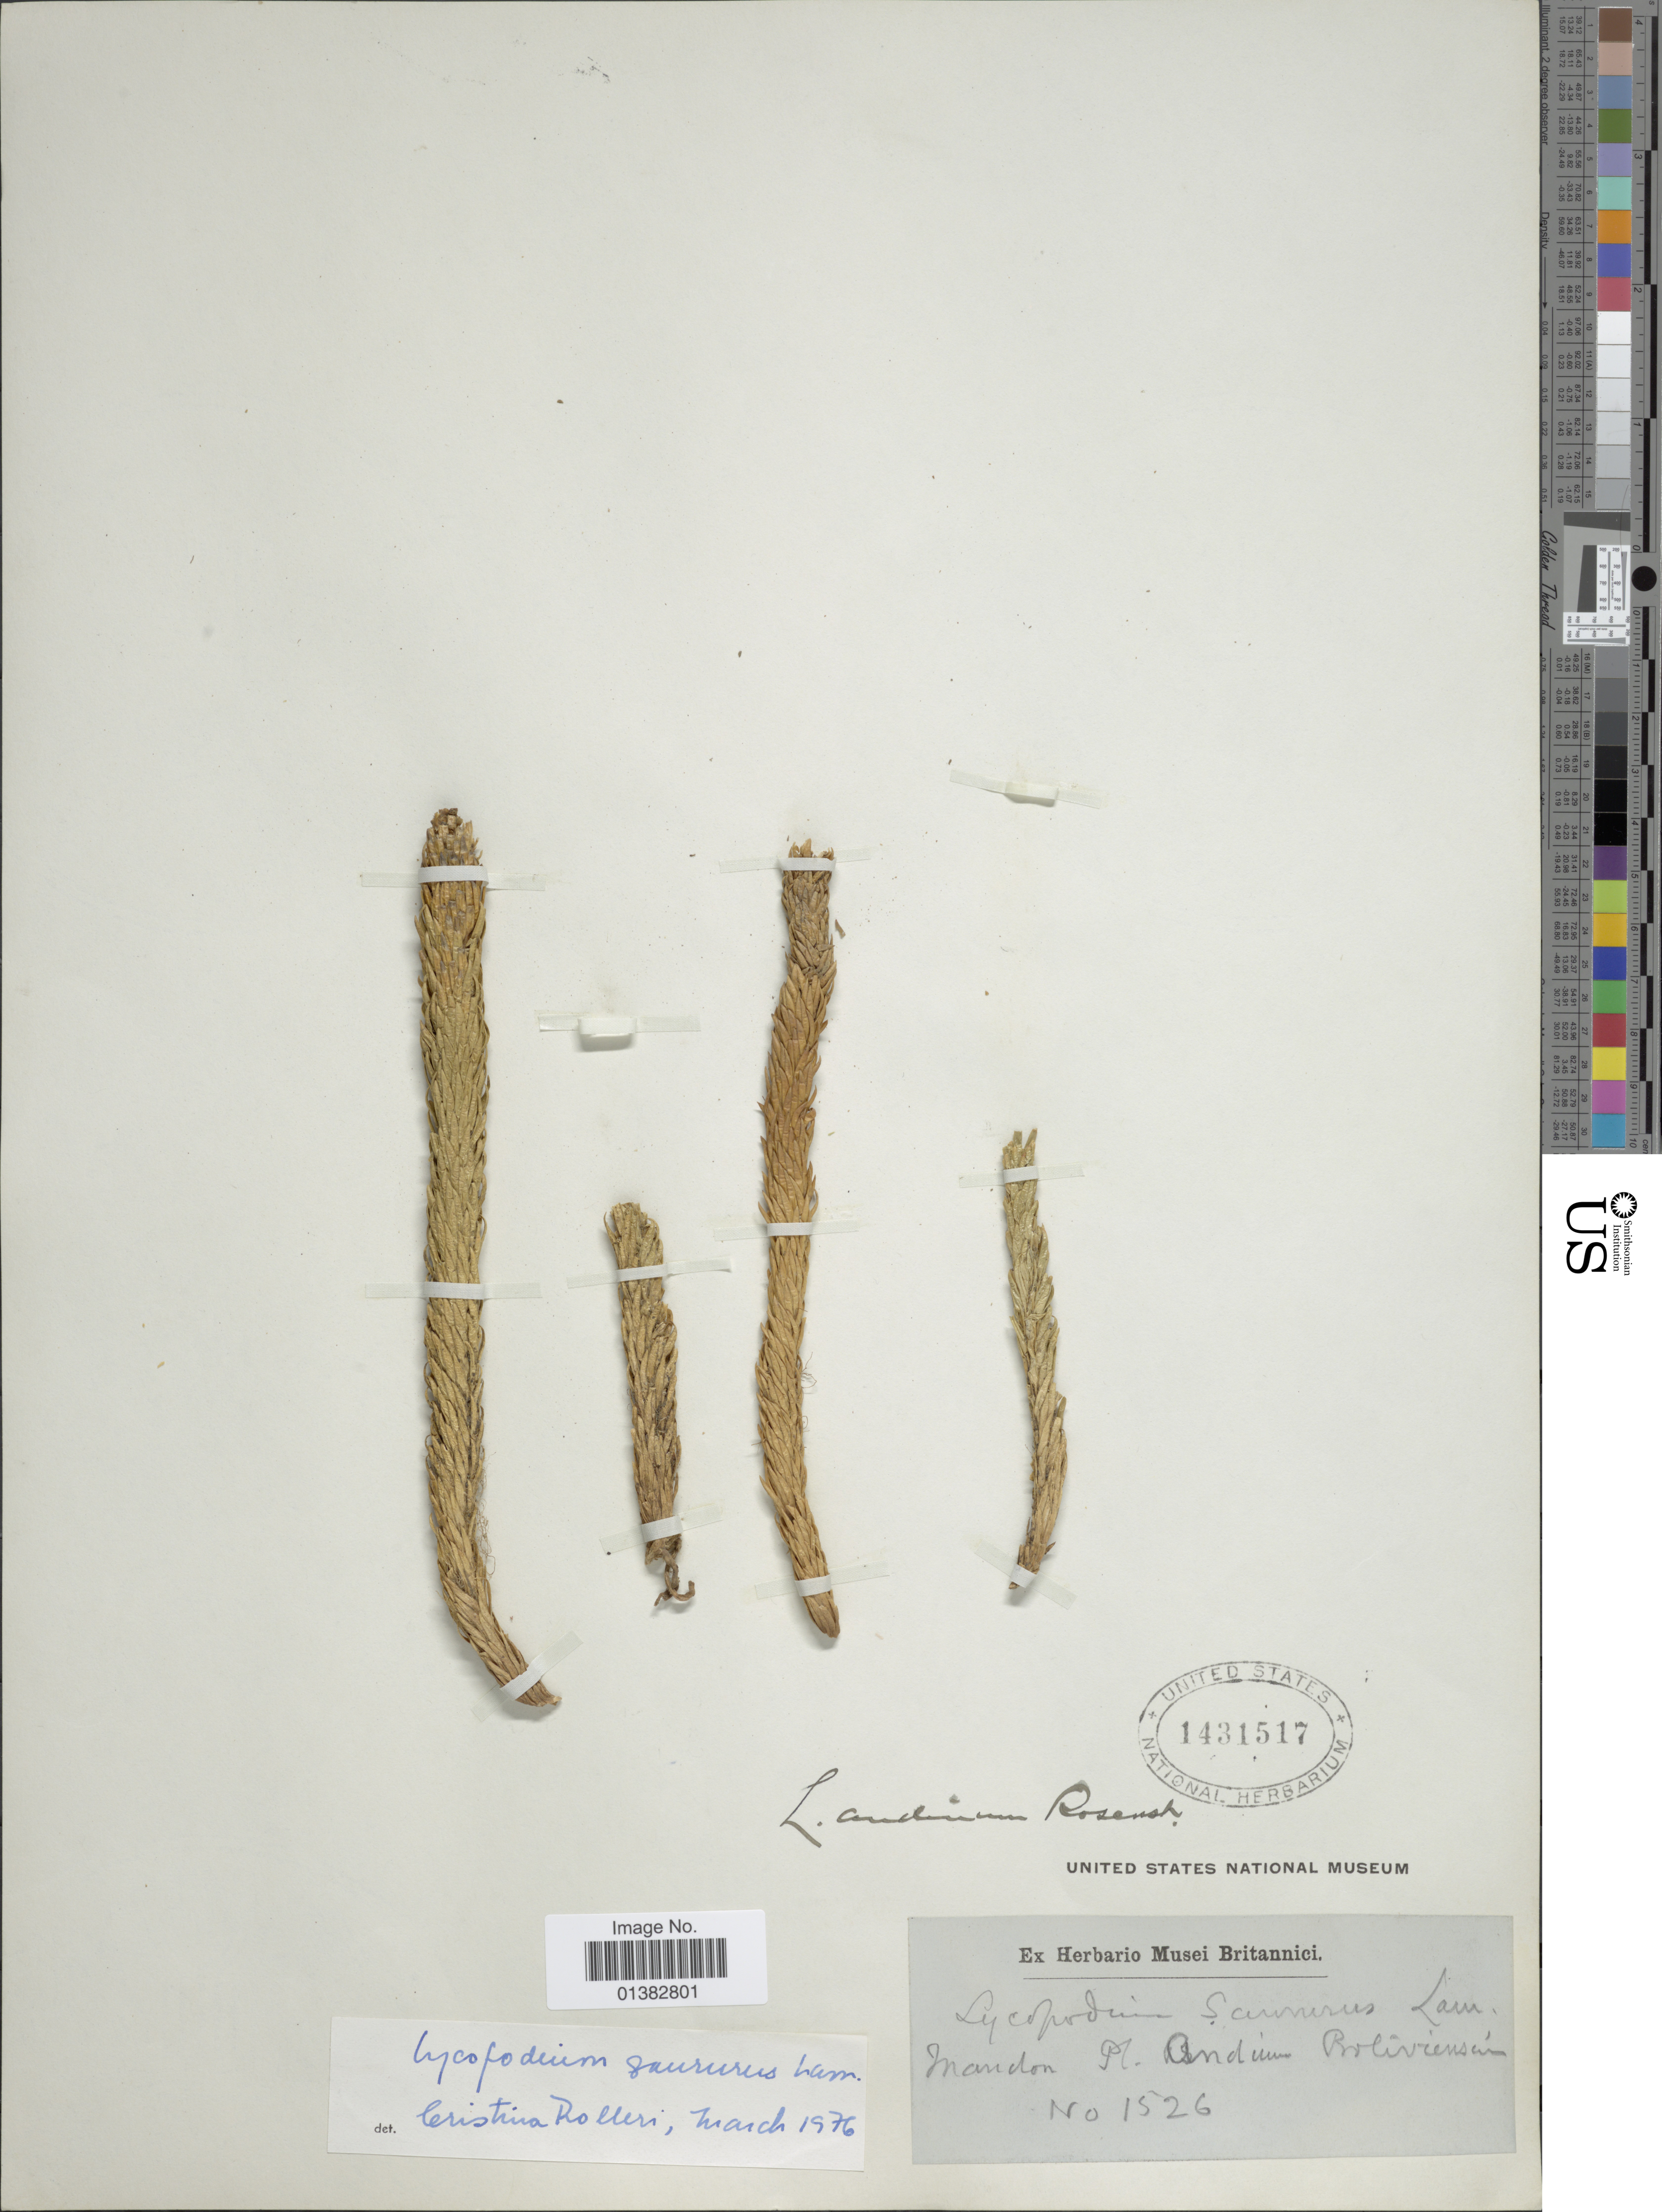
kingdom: Plantae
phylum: Tracheophyta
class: Lycopodiopsida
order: Lycopodiales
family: Lycopodiaceae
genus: Phlegmariurus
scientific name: Phlegmariurus saururus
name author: (Lam.) B. Øllg.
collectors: Mandon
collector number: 1526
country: Bolivia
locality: Pl. Andium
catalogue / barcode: US 1431517